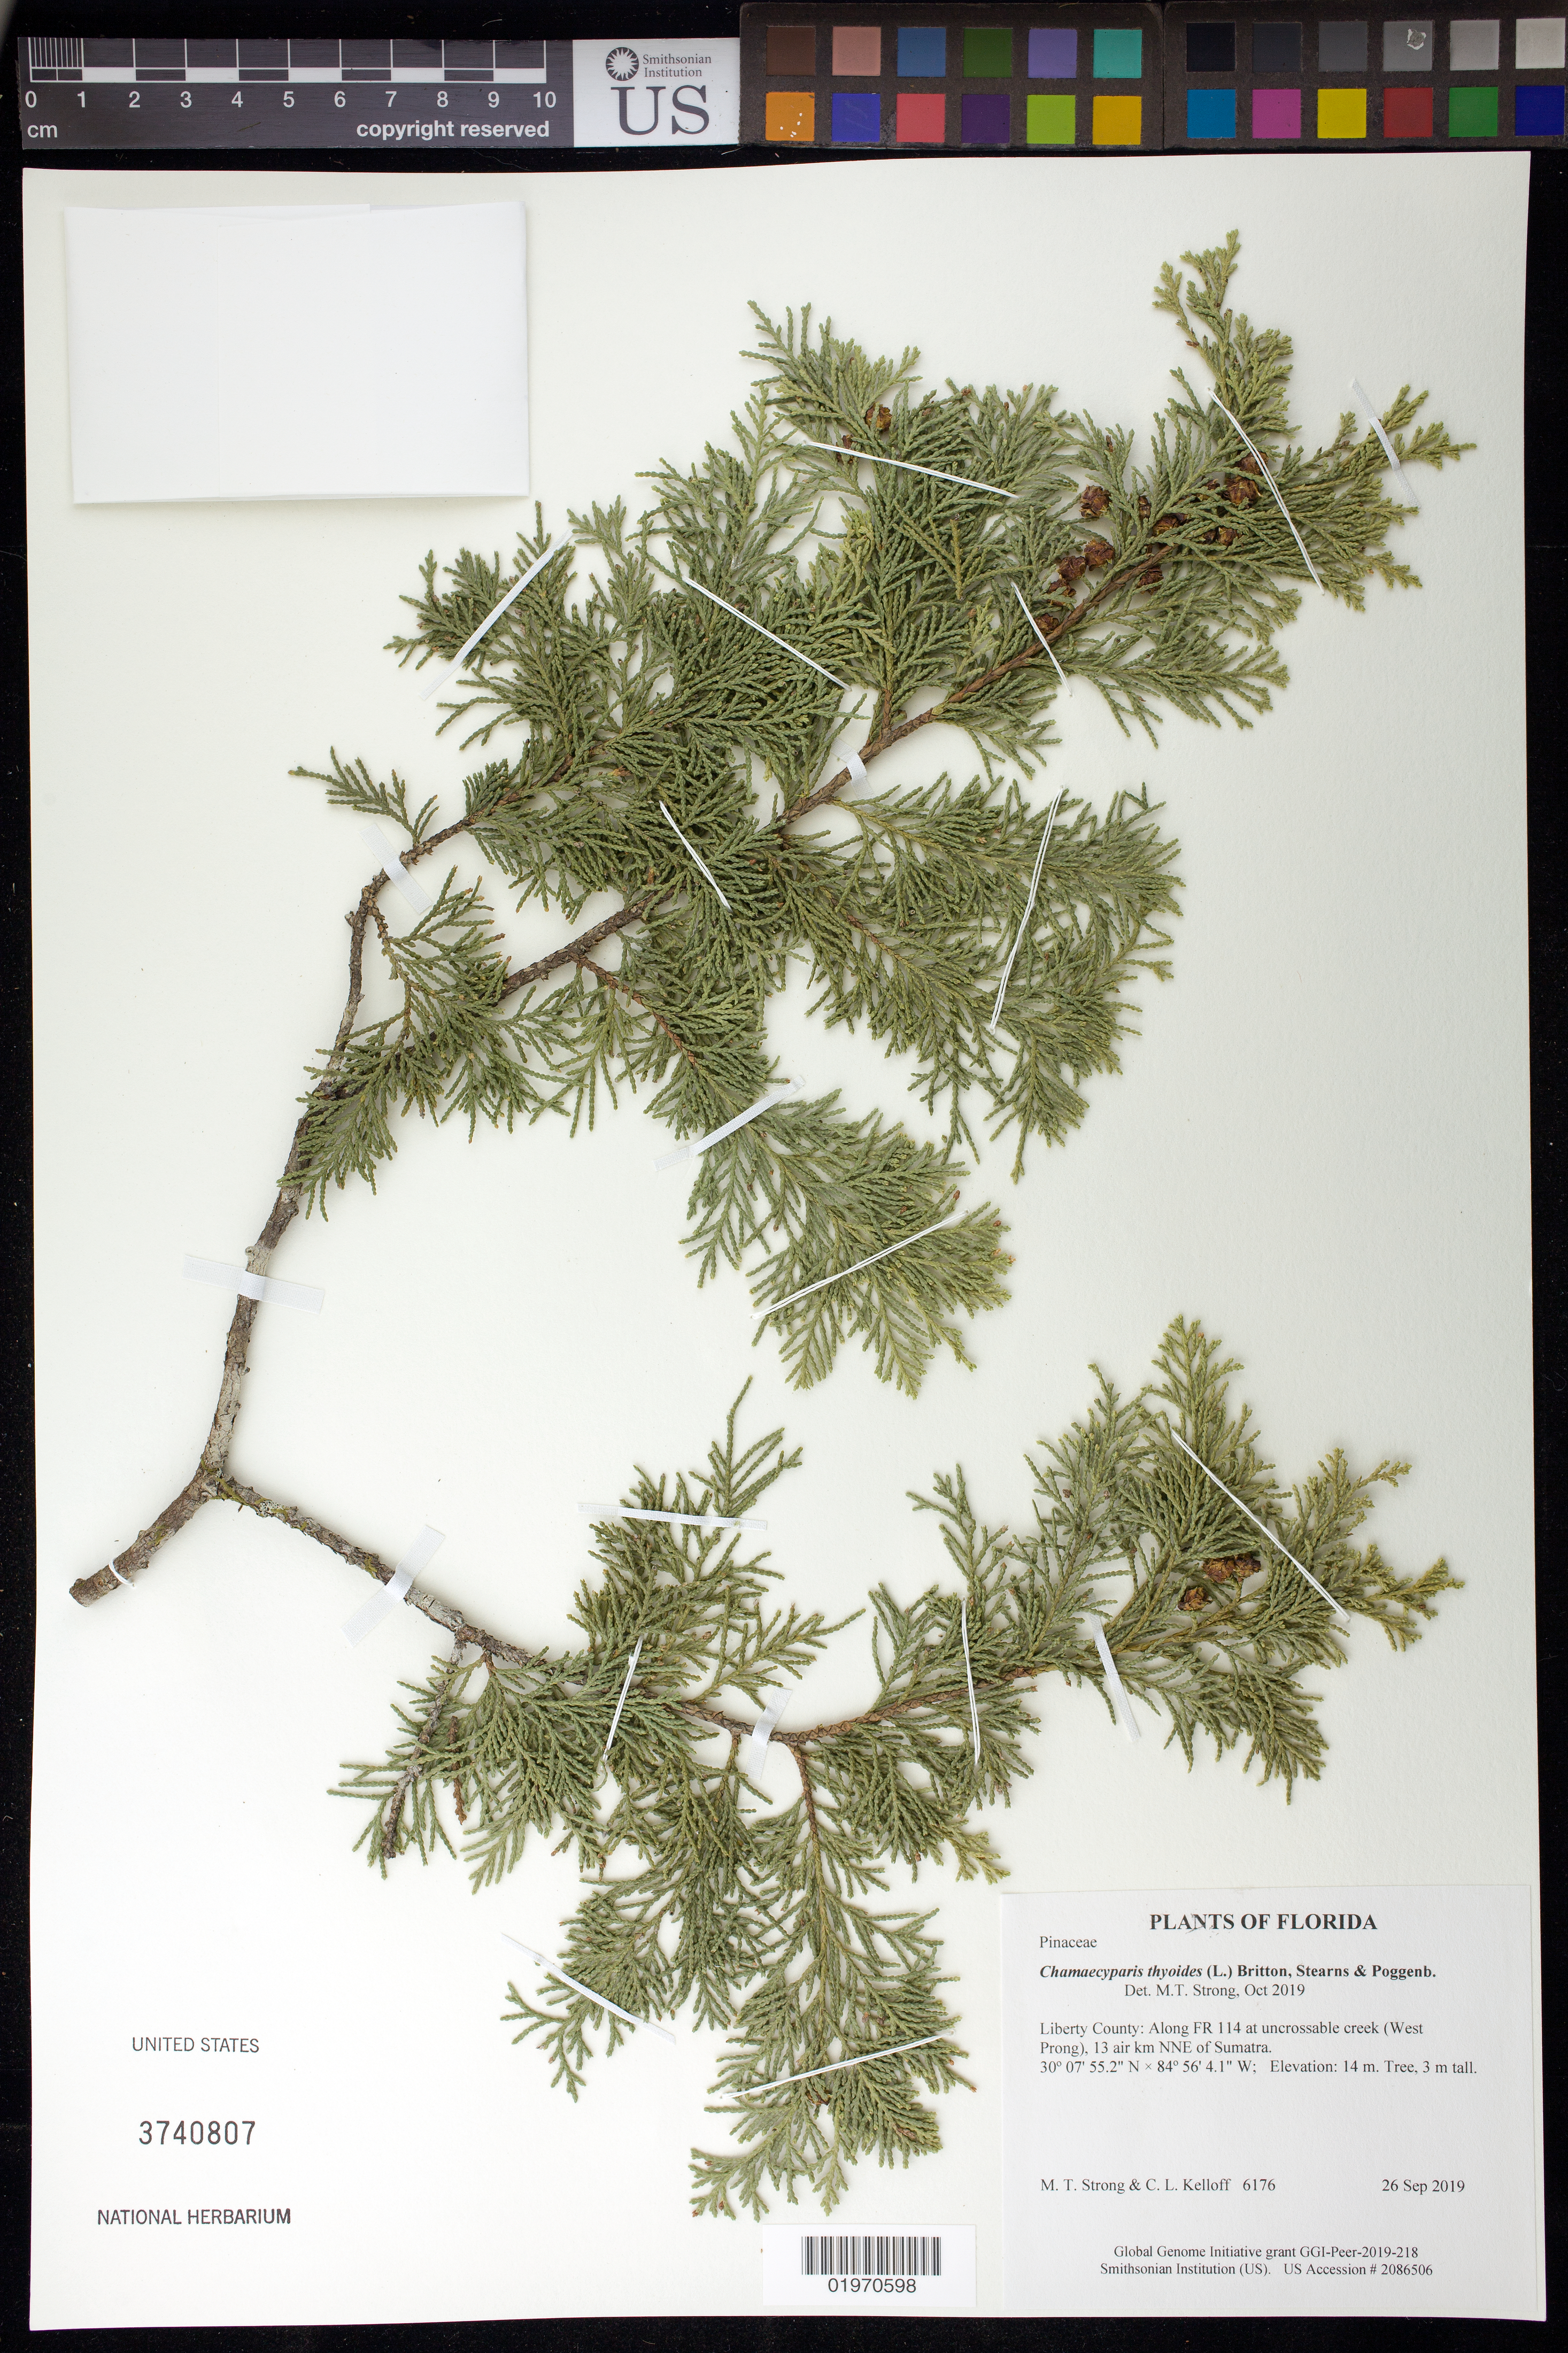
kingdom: Plantae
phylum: Tracheophyta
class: Pinopsida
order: Pinales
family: Cupressaceae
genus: Chamaecyparis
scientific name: Chamaecyparis thyoides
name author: (L.) Britton, Stearns & Poggenb.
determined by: Strong, Mark T., (BOT), Smithsonian Institution - National Museum of Natural History (UNITED STATES)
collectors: M. T. Strong & C. L. Kelloff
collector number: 6176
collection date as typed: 26 Sep 2019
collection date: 2019-09-26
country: United States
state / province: Florida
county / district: Liberty County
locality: Along FR 114 at uncrossable creek (West Prong), 13 air km NNE of Sumatra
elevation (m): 14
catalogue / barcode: US 3740807